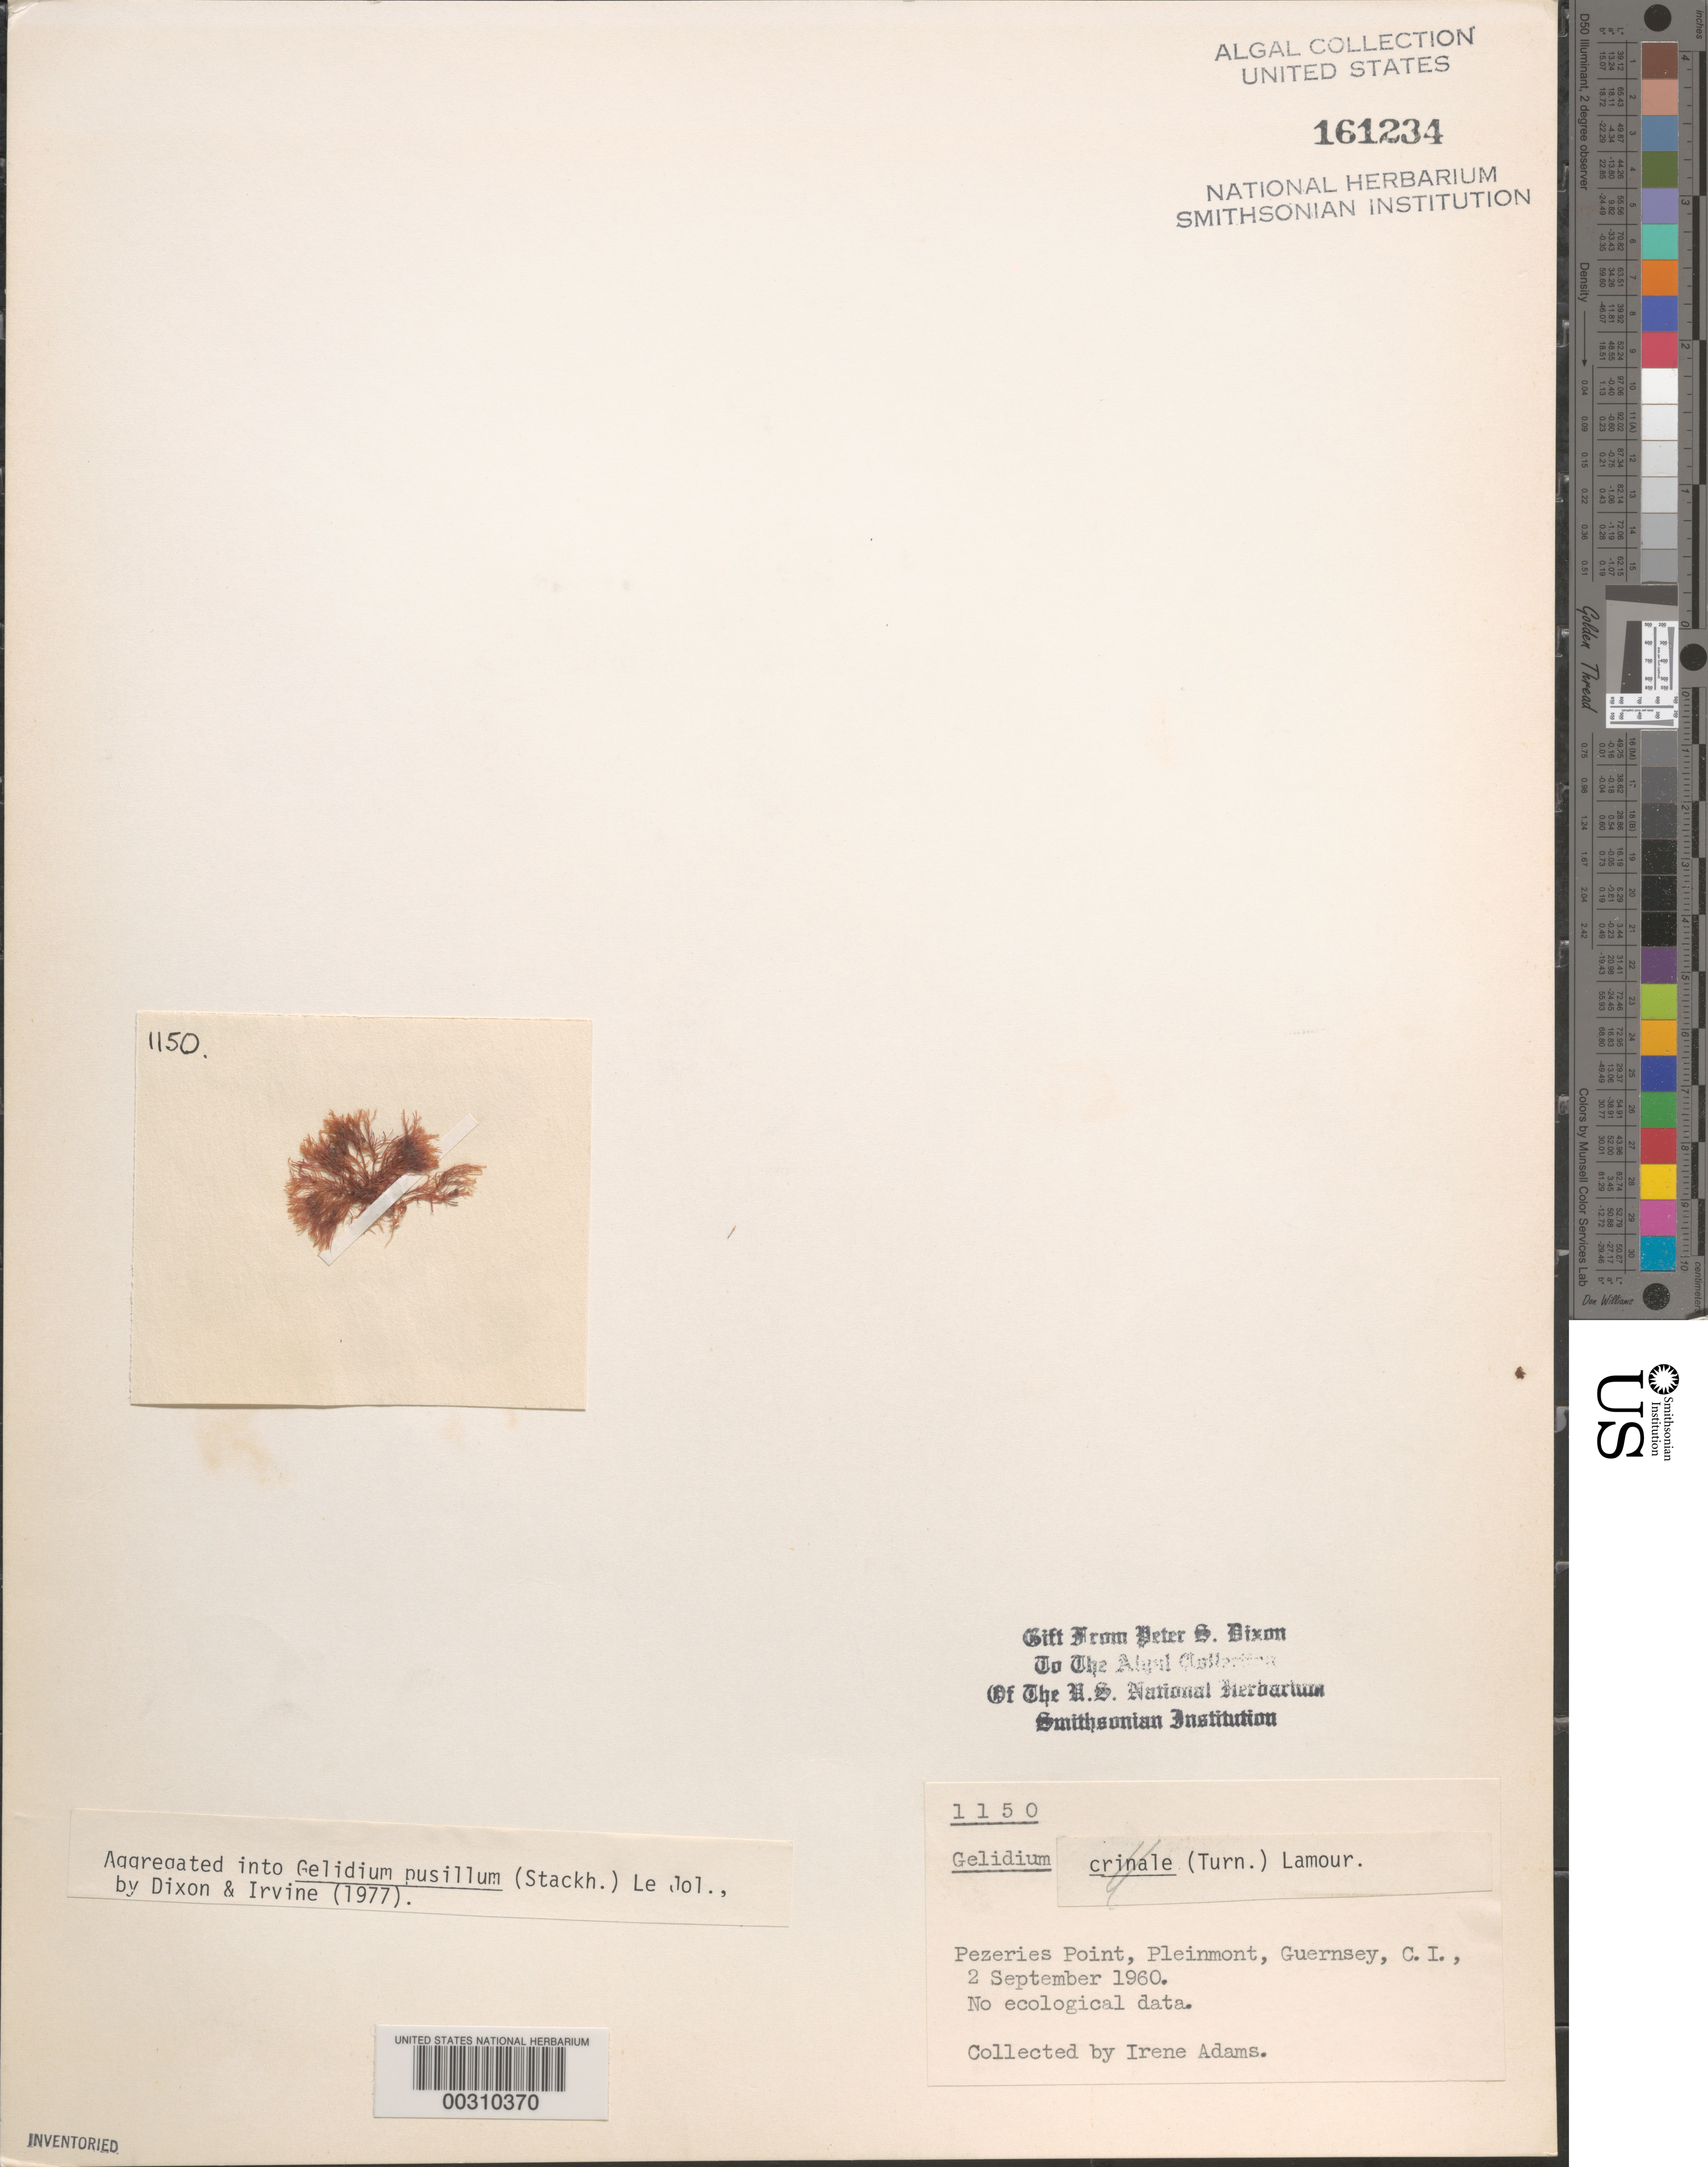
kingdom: Plantae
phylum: Rhodophyta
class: Florideophyceae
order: Gelidiales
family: Gelidiaceae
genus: Gelidium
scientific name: Gelidium pusillum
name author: (Stackh.) Le Jol.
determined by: Dixon, P. S.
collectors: I. Adams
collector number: PSD 1150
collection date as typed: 02 Sep 1960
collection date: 1960-09-02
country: United Kingdom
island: Guernsey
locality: Pleinmont, Pezeries Point. Bailiwick of Guernsey.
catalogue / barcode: US 161234